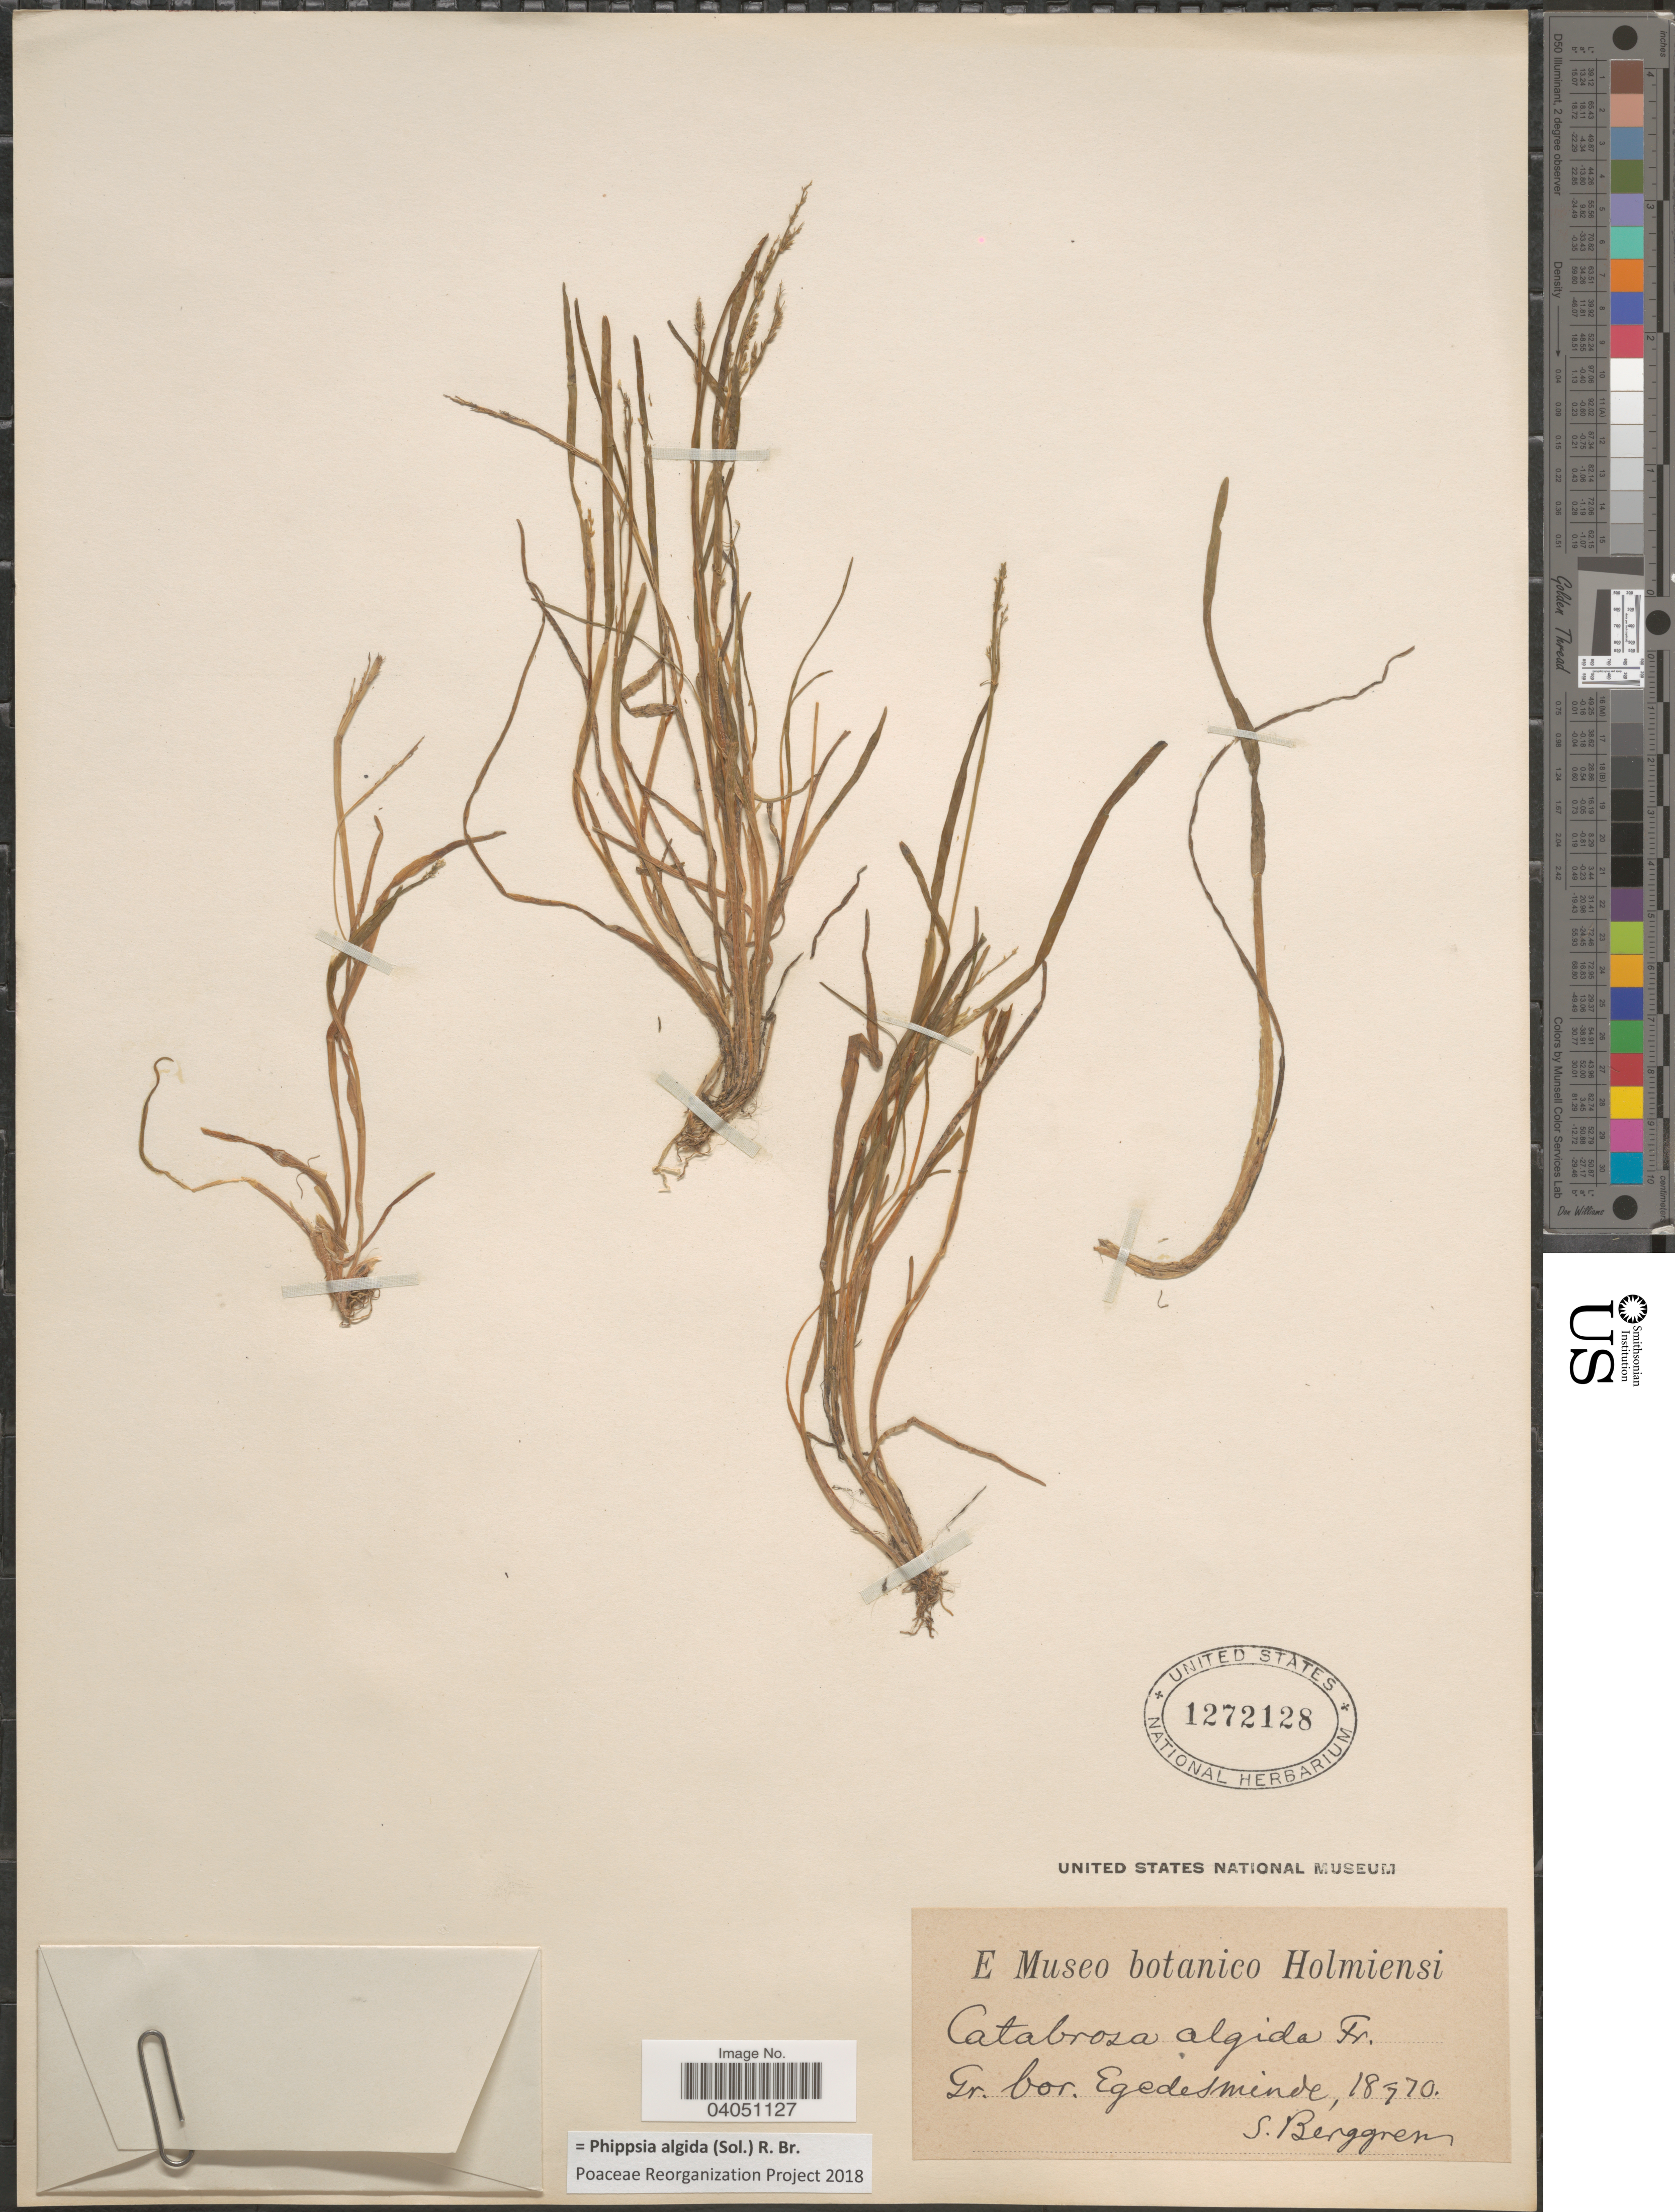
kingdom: Plantae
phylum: Tracheophyta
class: Liliopsida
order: Poales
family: Poaceae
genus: Phippsia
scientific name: Phippsia algida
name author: (Sol.) R. Br.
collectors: S. Berggren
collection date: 1870-07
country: Greenland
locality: Gr. bor. Egedesminde.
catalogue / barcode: US 1272128